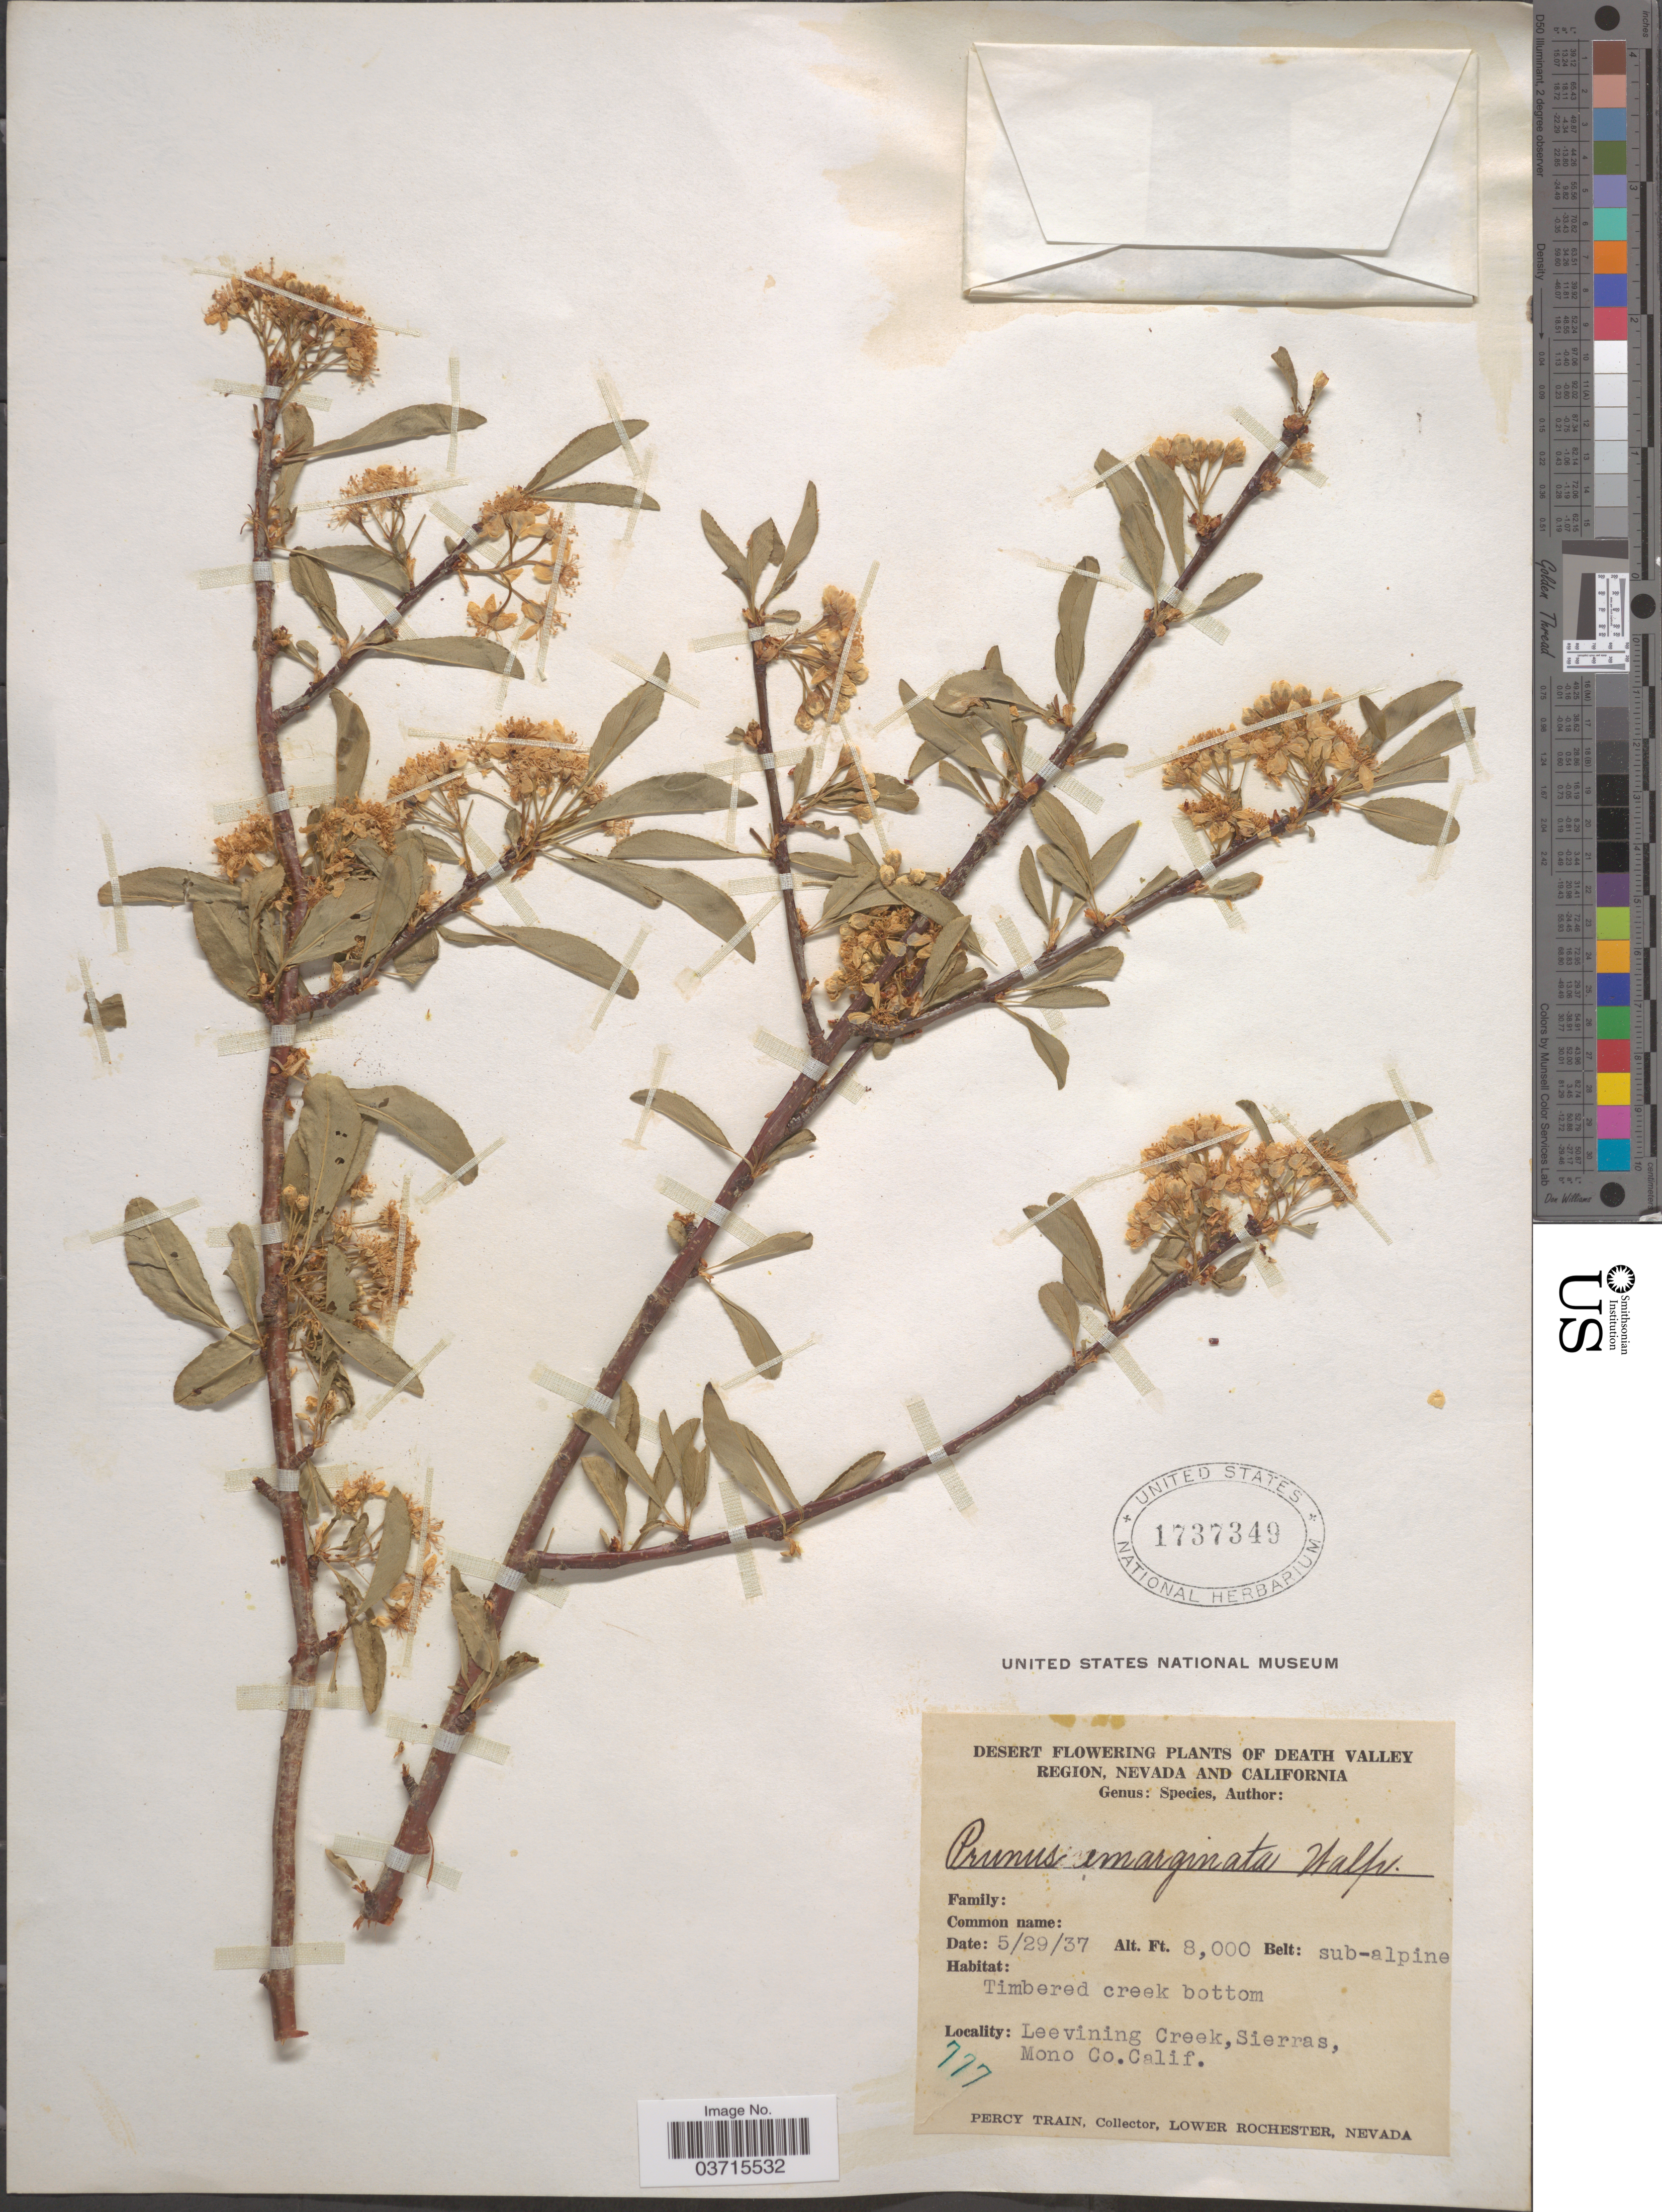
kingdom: Plantae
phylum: Tracheophyta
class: Magnoliopsida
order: Rosales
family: Rosaceae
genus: Prunus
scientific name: Prunus emarginata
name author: (Douglas ex Hook.) Eaton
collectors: P. Train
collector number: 777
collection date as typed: Transcribed d/m/y: 29/5/37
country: United States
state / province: California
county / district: Mono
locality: Death Valley Region. Leevining Creek, Sierras, Mono Co.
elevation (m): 2438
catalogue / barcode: US 1737349